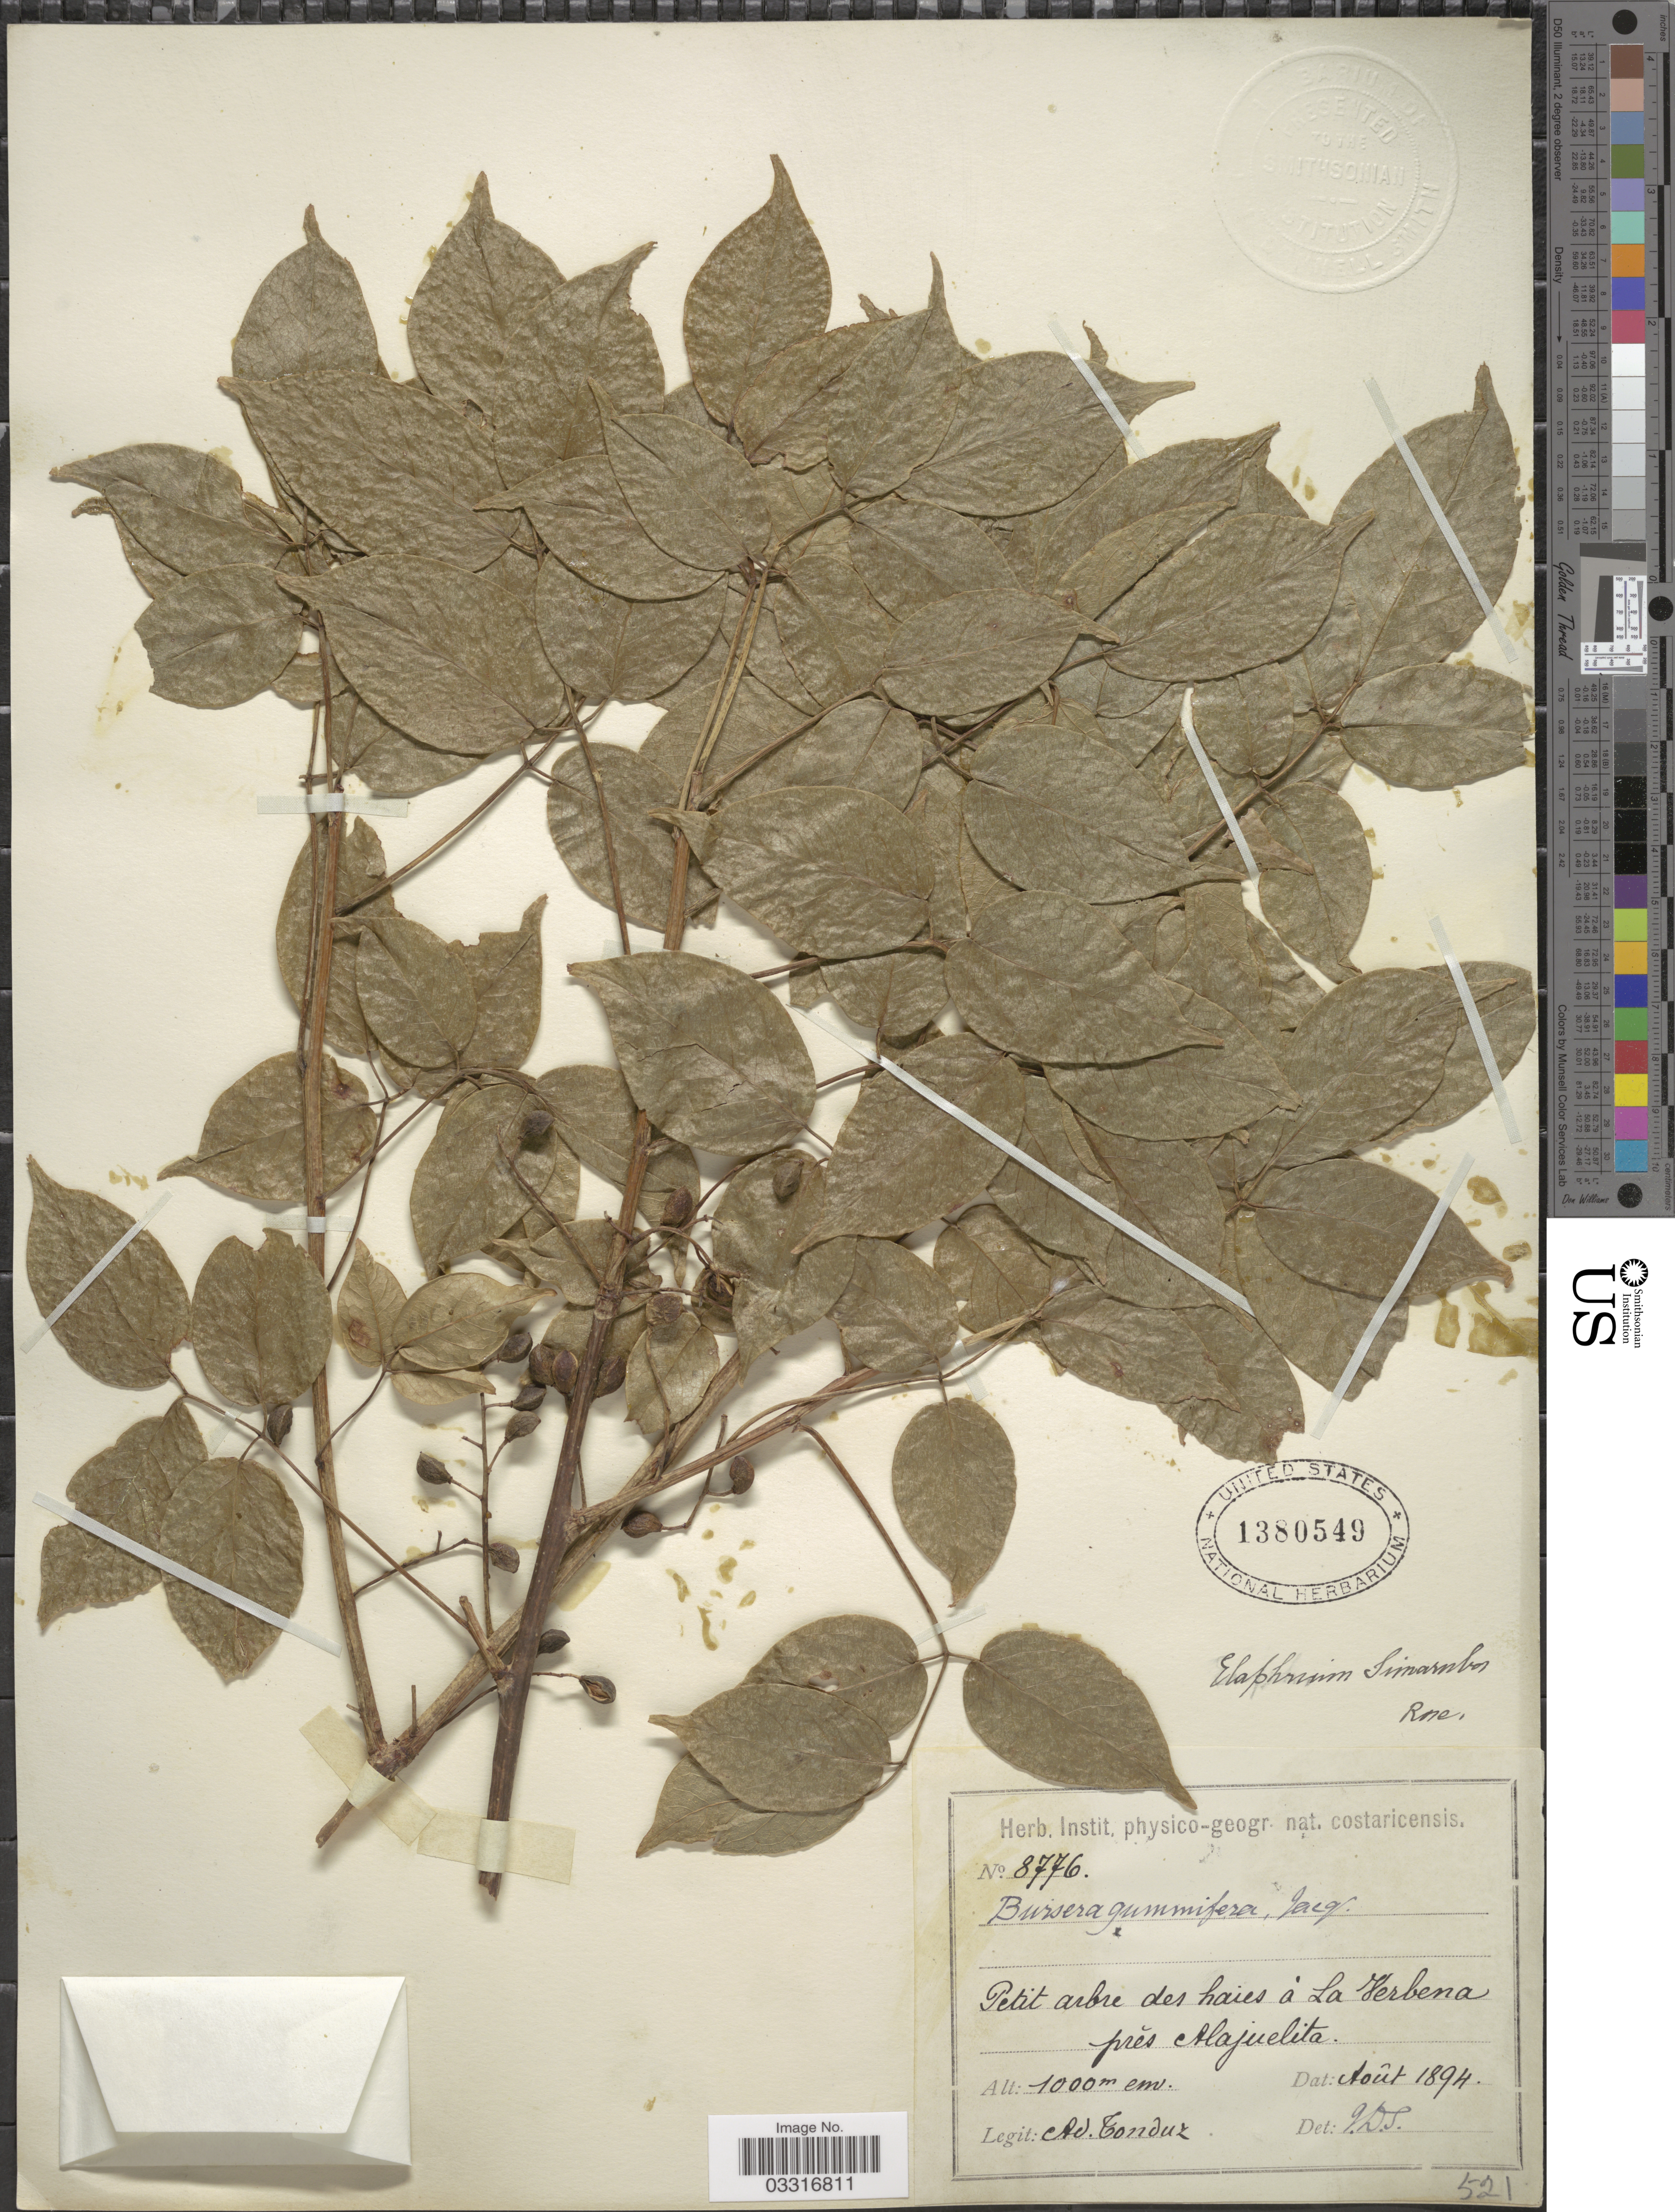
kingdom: Plantae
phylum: Tracheophyta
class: Magnoliopsida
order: Sapindales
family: Burseraceae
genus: Bursera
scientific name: Bursera simaruba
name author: (L.) Sarg.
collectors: A. Tonduz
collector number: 8776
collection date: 1894-08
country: Costa Rica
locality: Petit arbre des haies á La Verbena prĕs Alajuelita.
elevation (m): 1000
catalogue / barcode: US 1380549